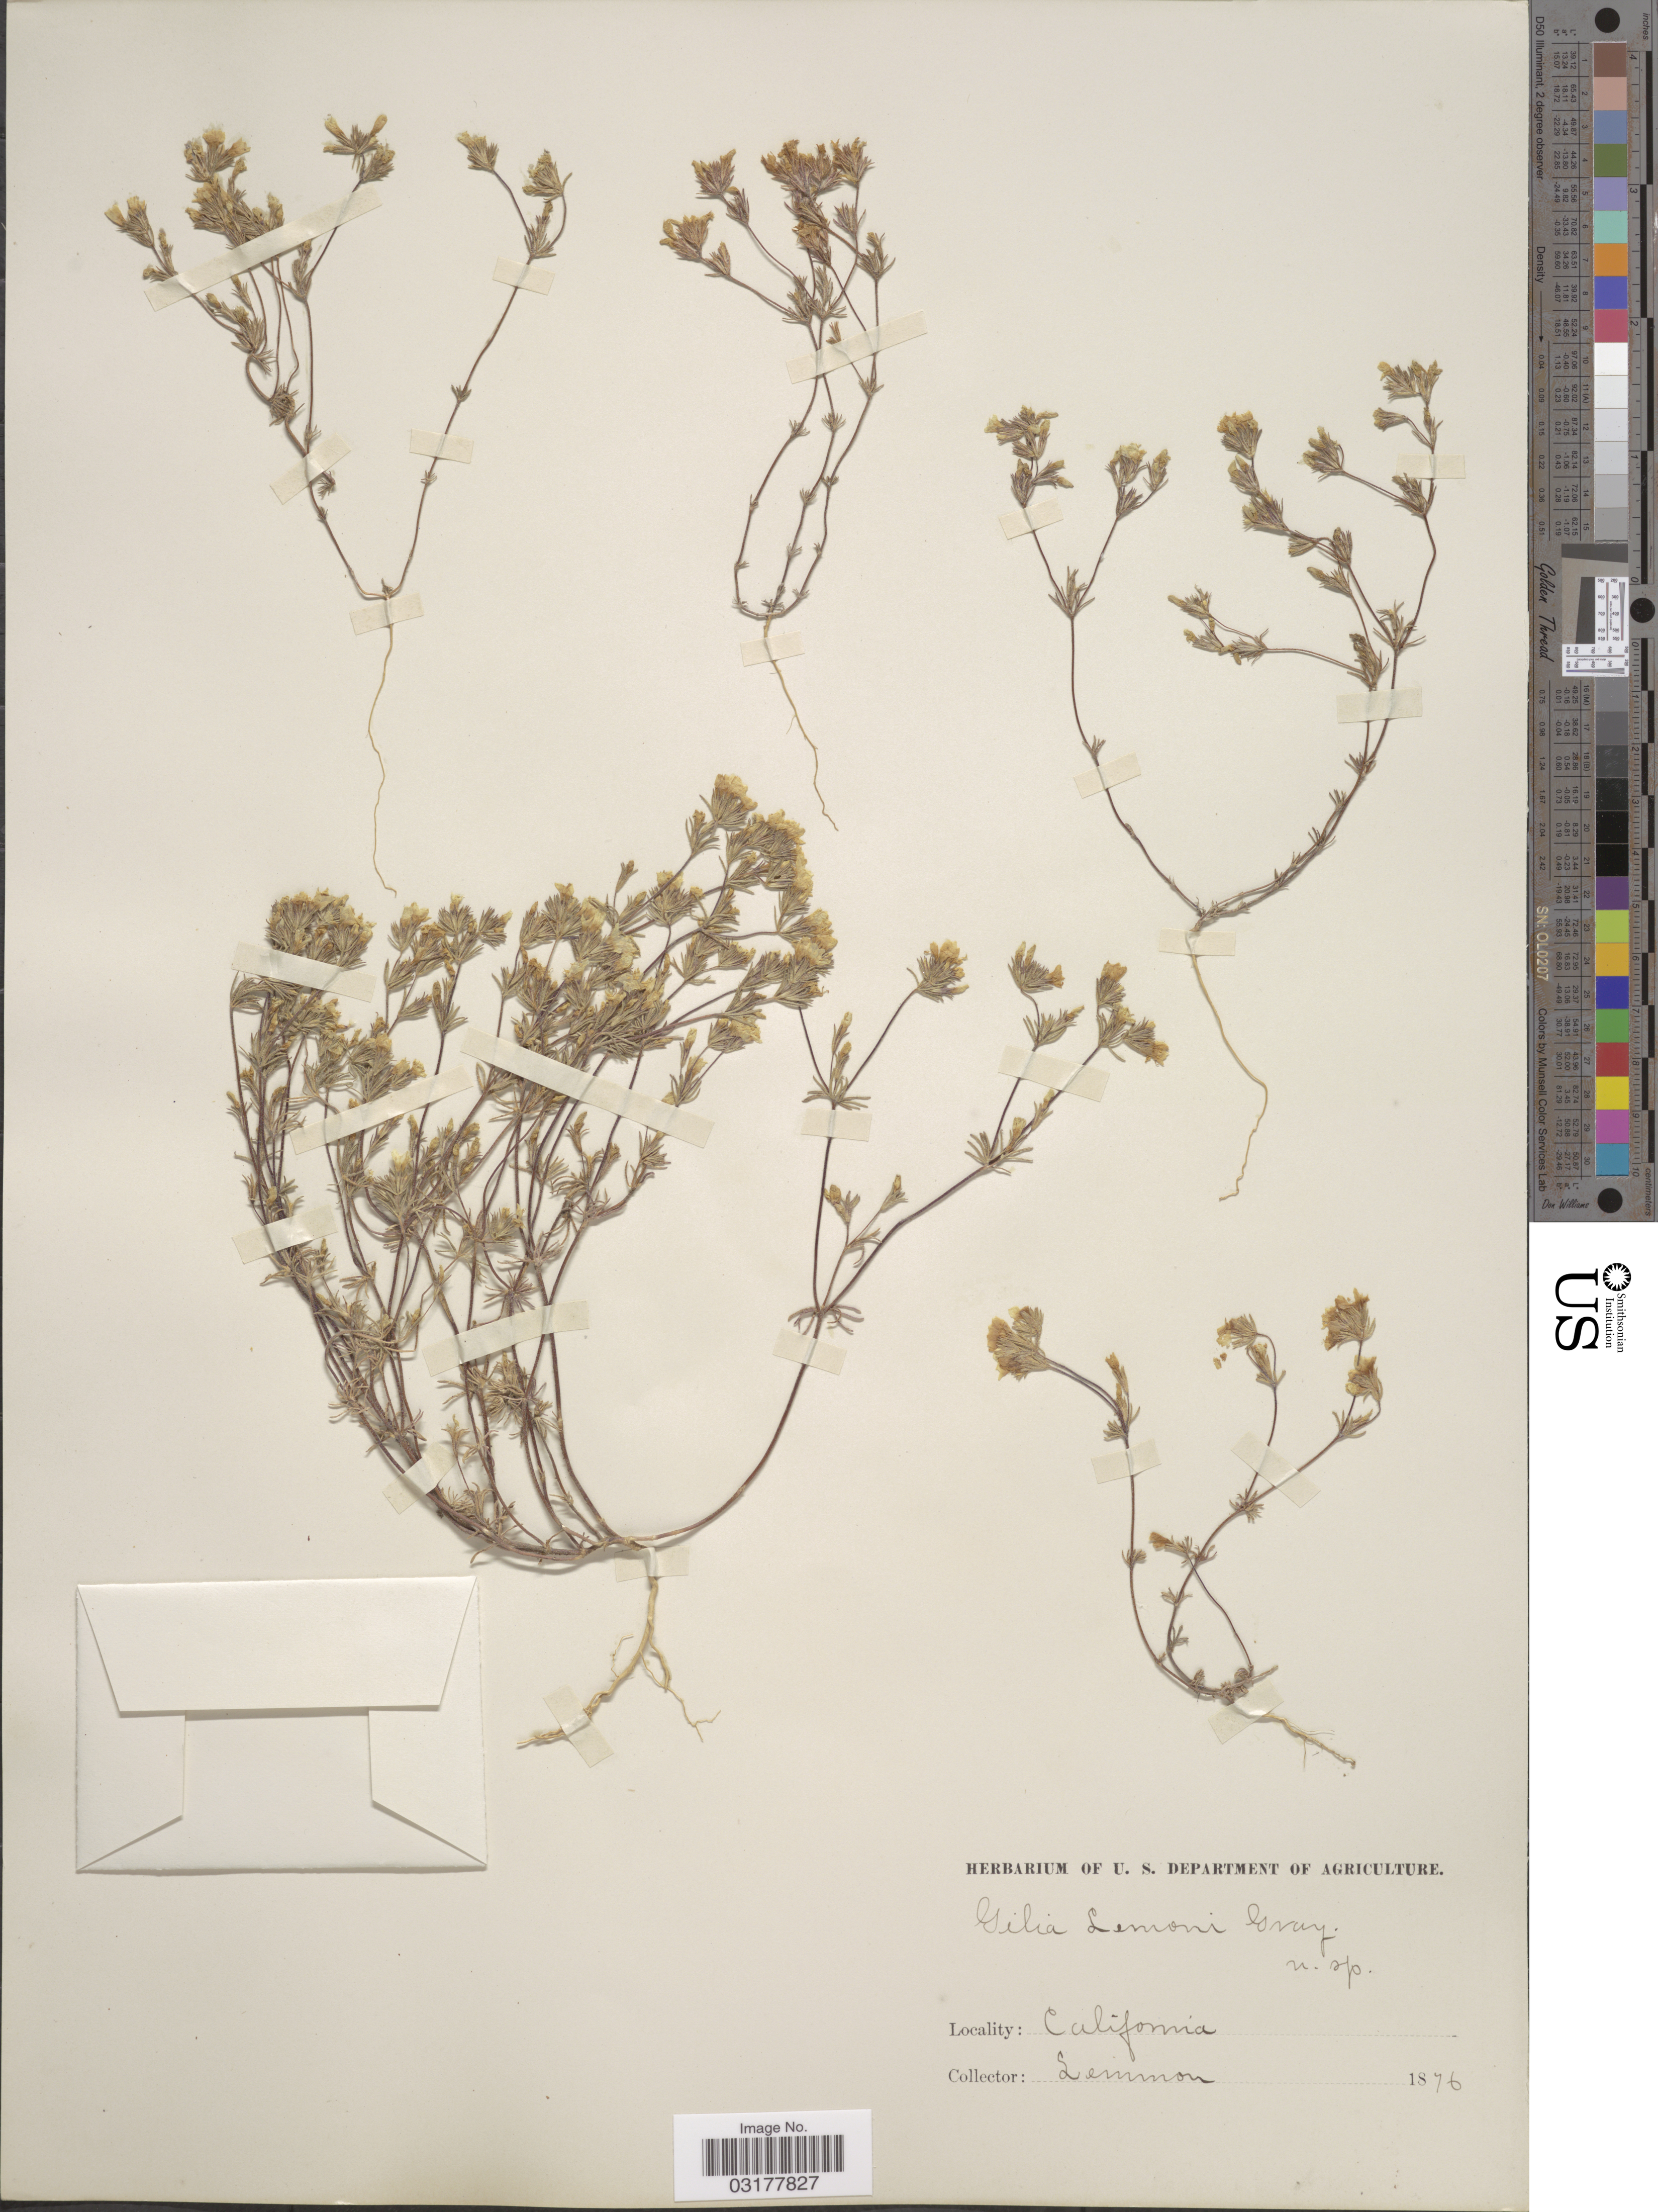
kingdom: Plantae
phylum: Tracheophyta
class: Magnoliopsida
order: Ericales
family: Polemoniaceae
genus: Leptosiphon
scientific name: Leptosiphon lemmonii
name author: (A. Gray) J.M. Porter & L.A. Johnson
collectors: -- Lemmon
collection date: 1876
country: United States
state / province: California